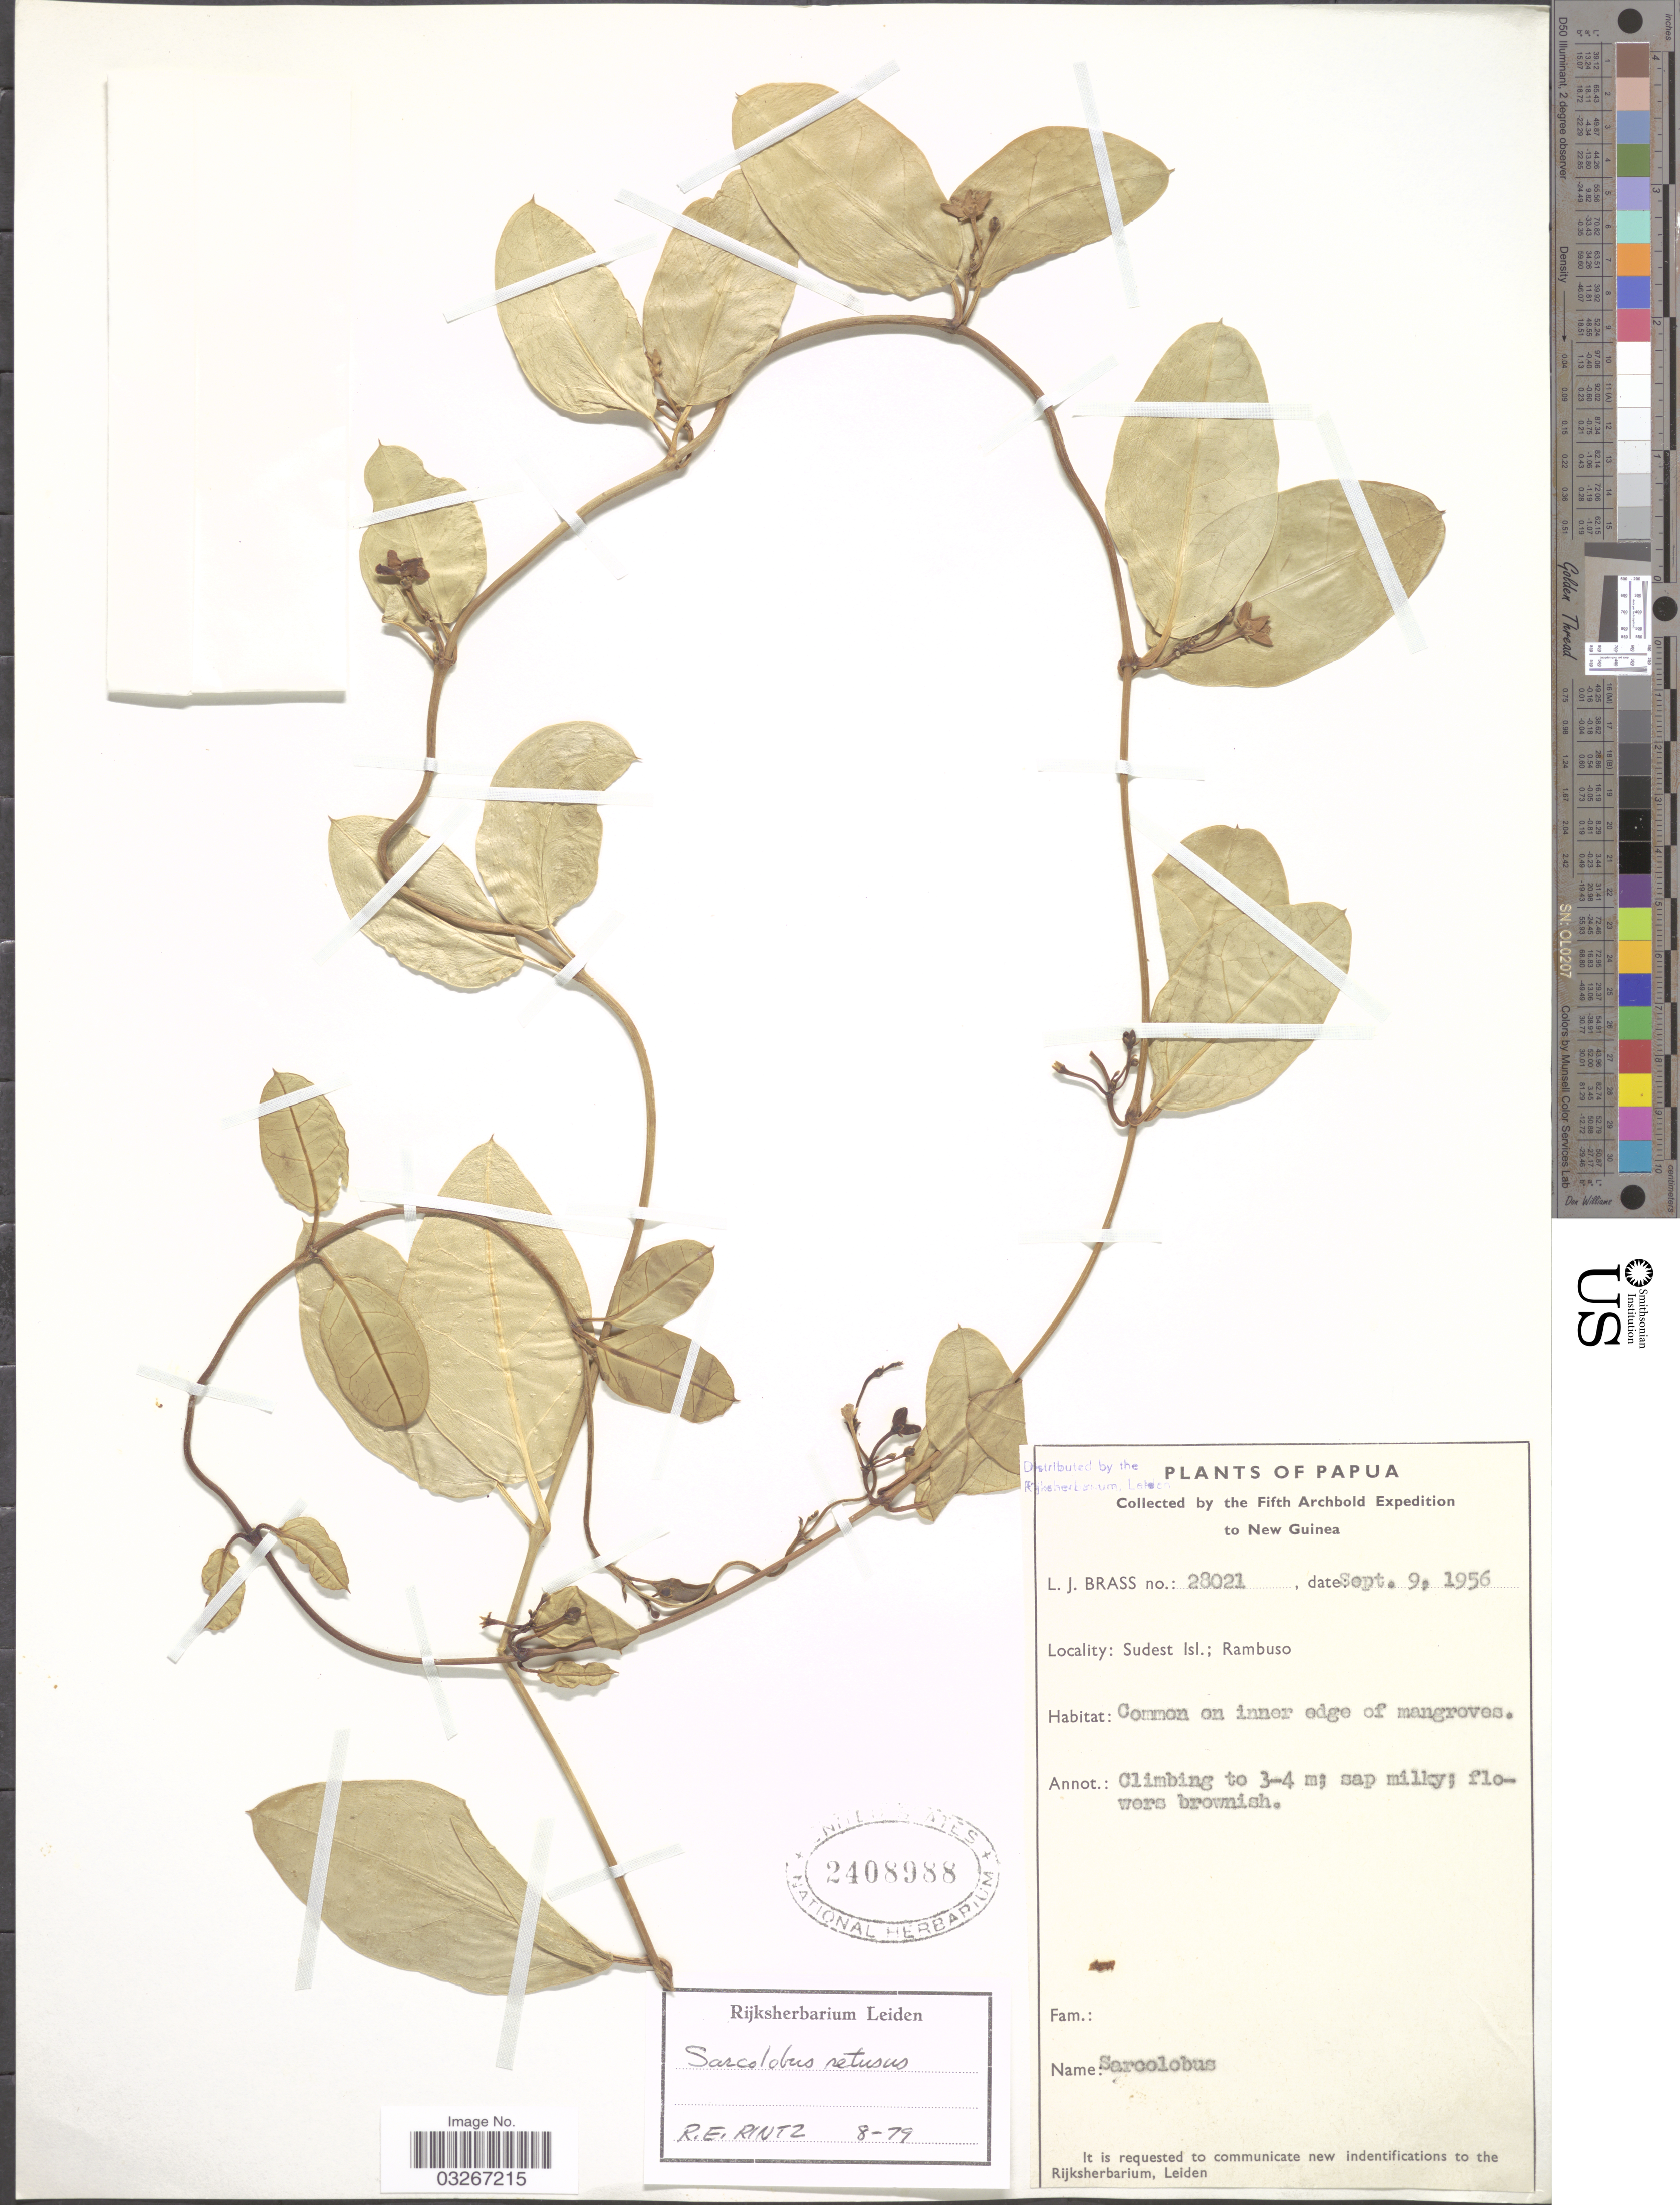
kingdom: Plantae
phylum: Tracheophyta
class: Magnoliopsida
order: Gentianales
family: Apocynaceae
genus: Sarcolobus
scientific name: Sarcolobus retusus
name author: K. Schum.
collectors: L. J. Brass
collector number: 28021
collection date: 1956-09-09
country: Papua New Guinea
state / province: Milne Bay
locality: Papua. New Guinea. Sudest Isl.; Rambuso.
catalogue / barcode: US 2408988